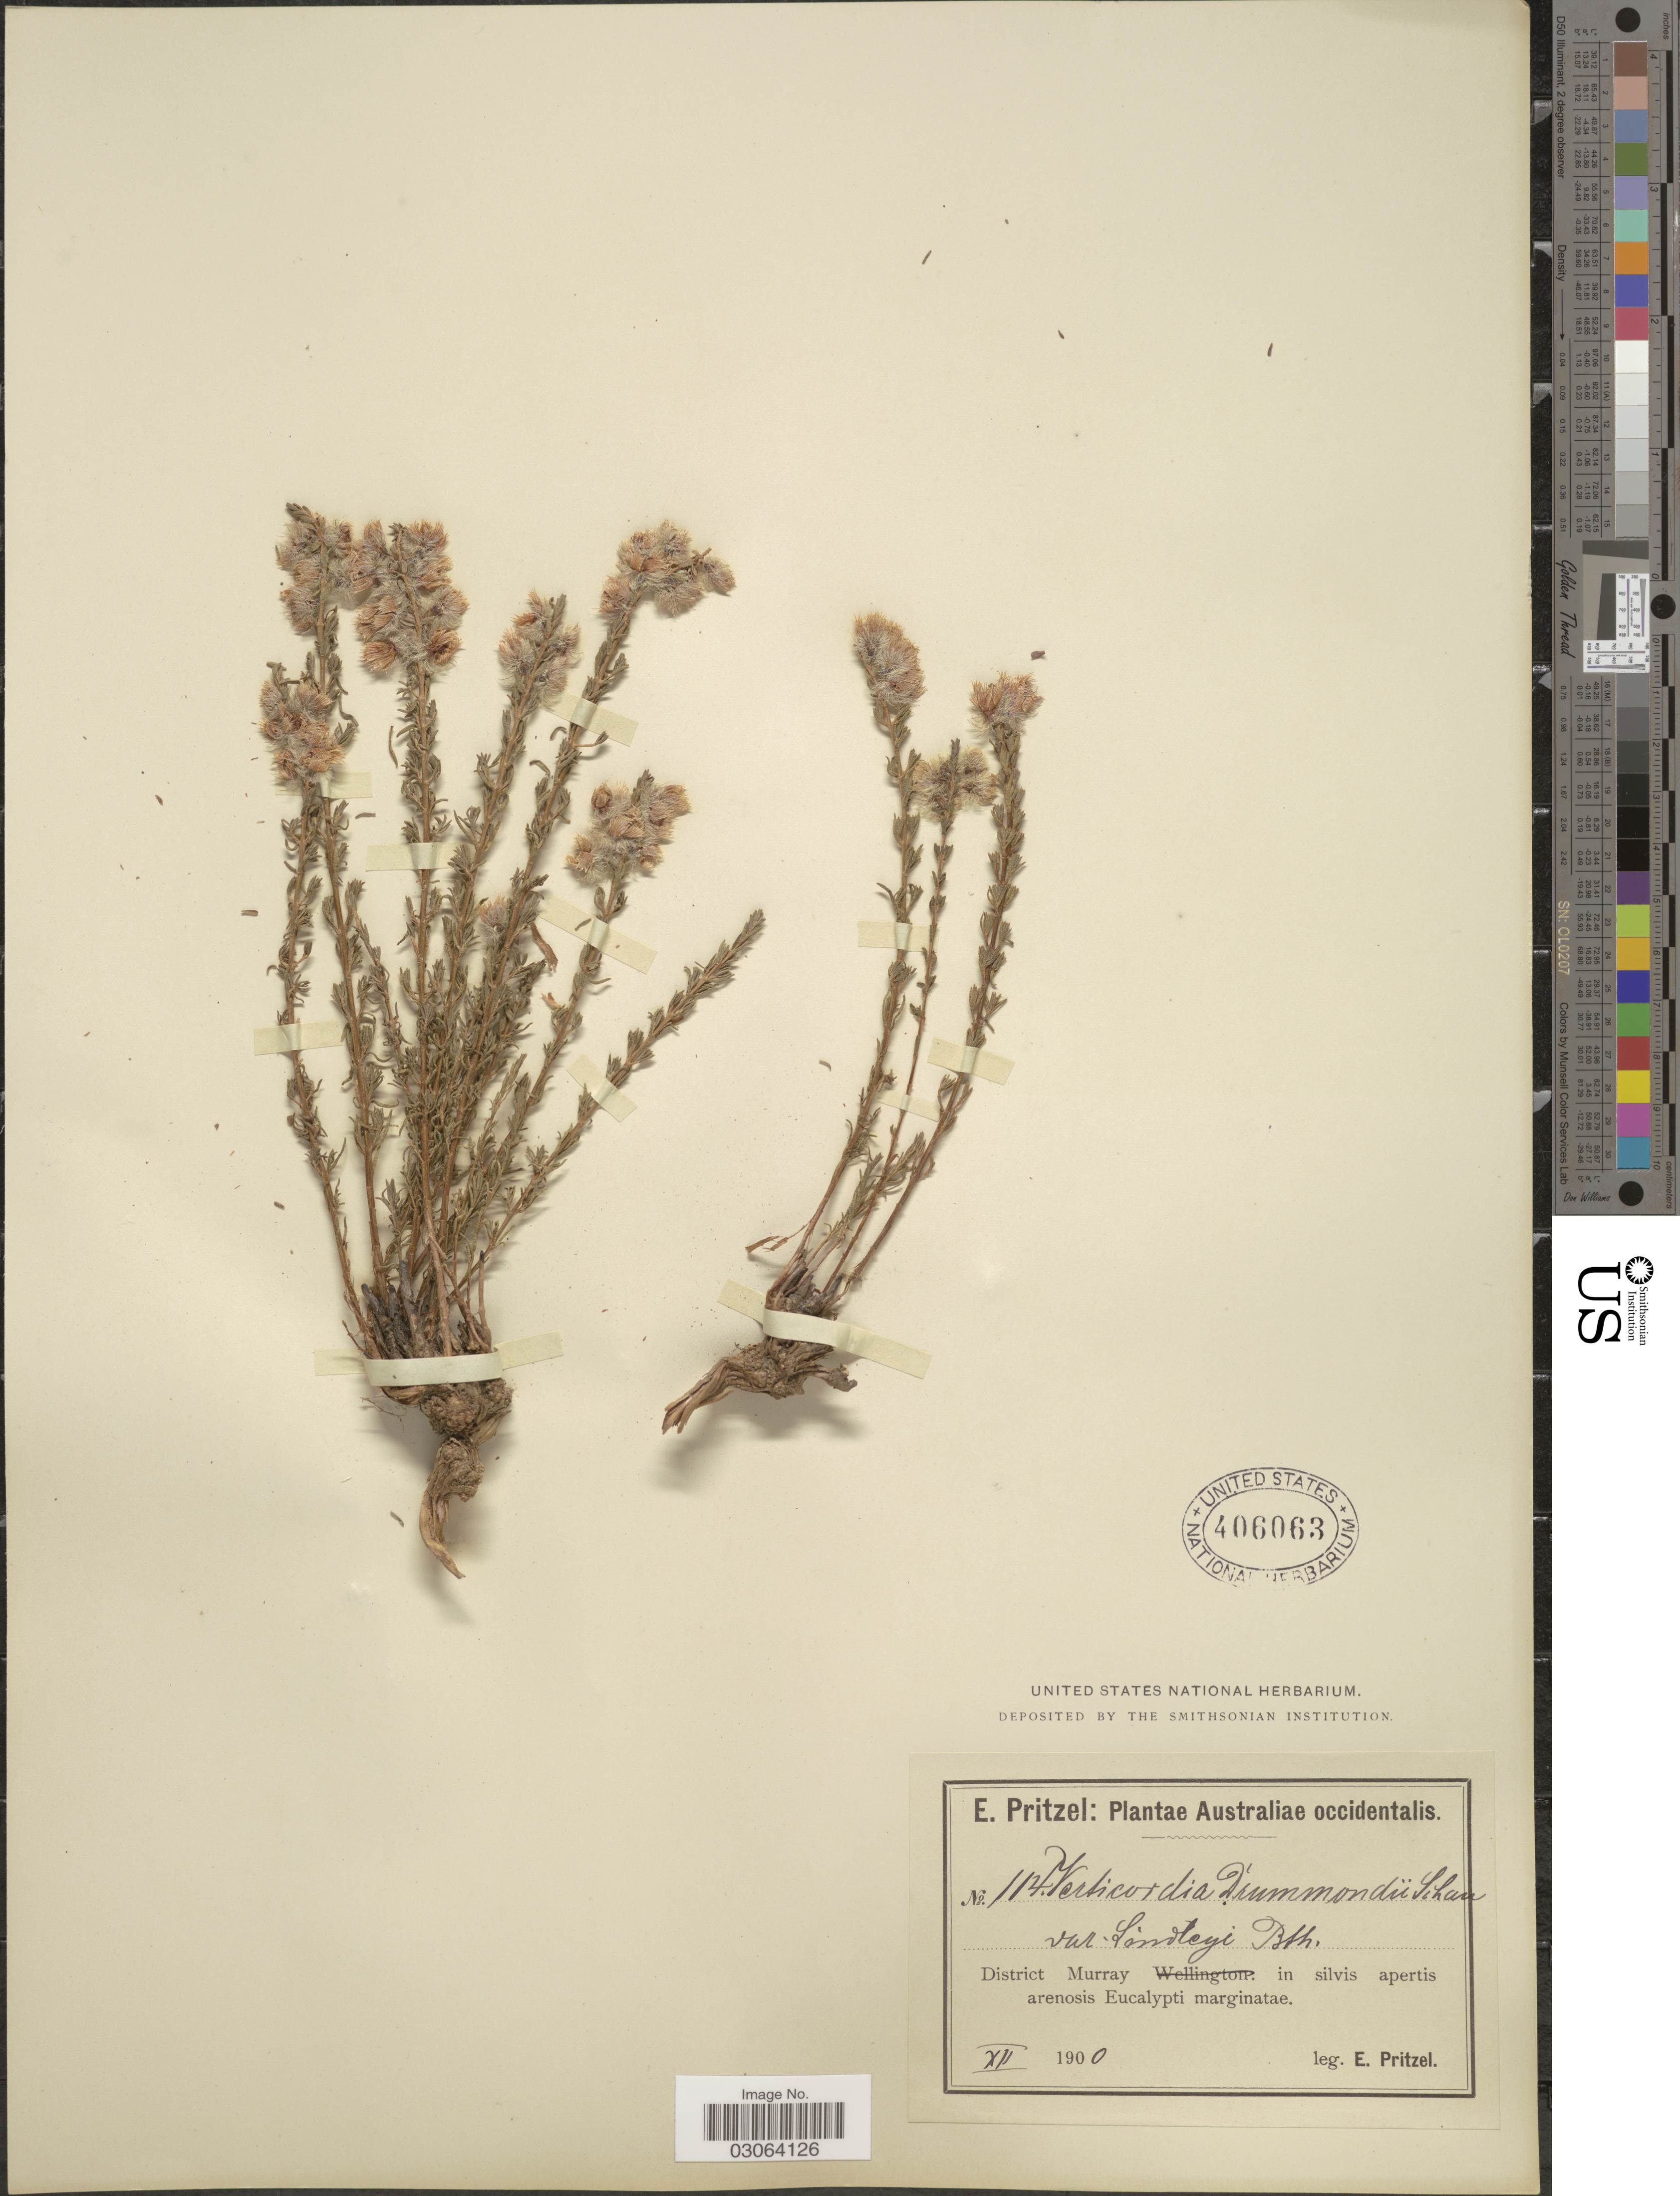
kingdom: Plantae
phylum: Tracheophyta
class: Magnoliopsida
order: Myrtales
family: Myrtaceae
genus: Verticordia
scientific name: Verticordia drummondii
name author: Schauer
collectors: E. G. Pritzel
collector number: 114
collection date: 1900-12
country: Australia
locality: Australiae occidentalis, District Murray, in silvis apertis arenosis Eucalypti marginatae.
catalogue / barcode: US 406063